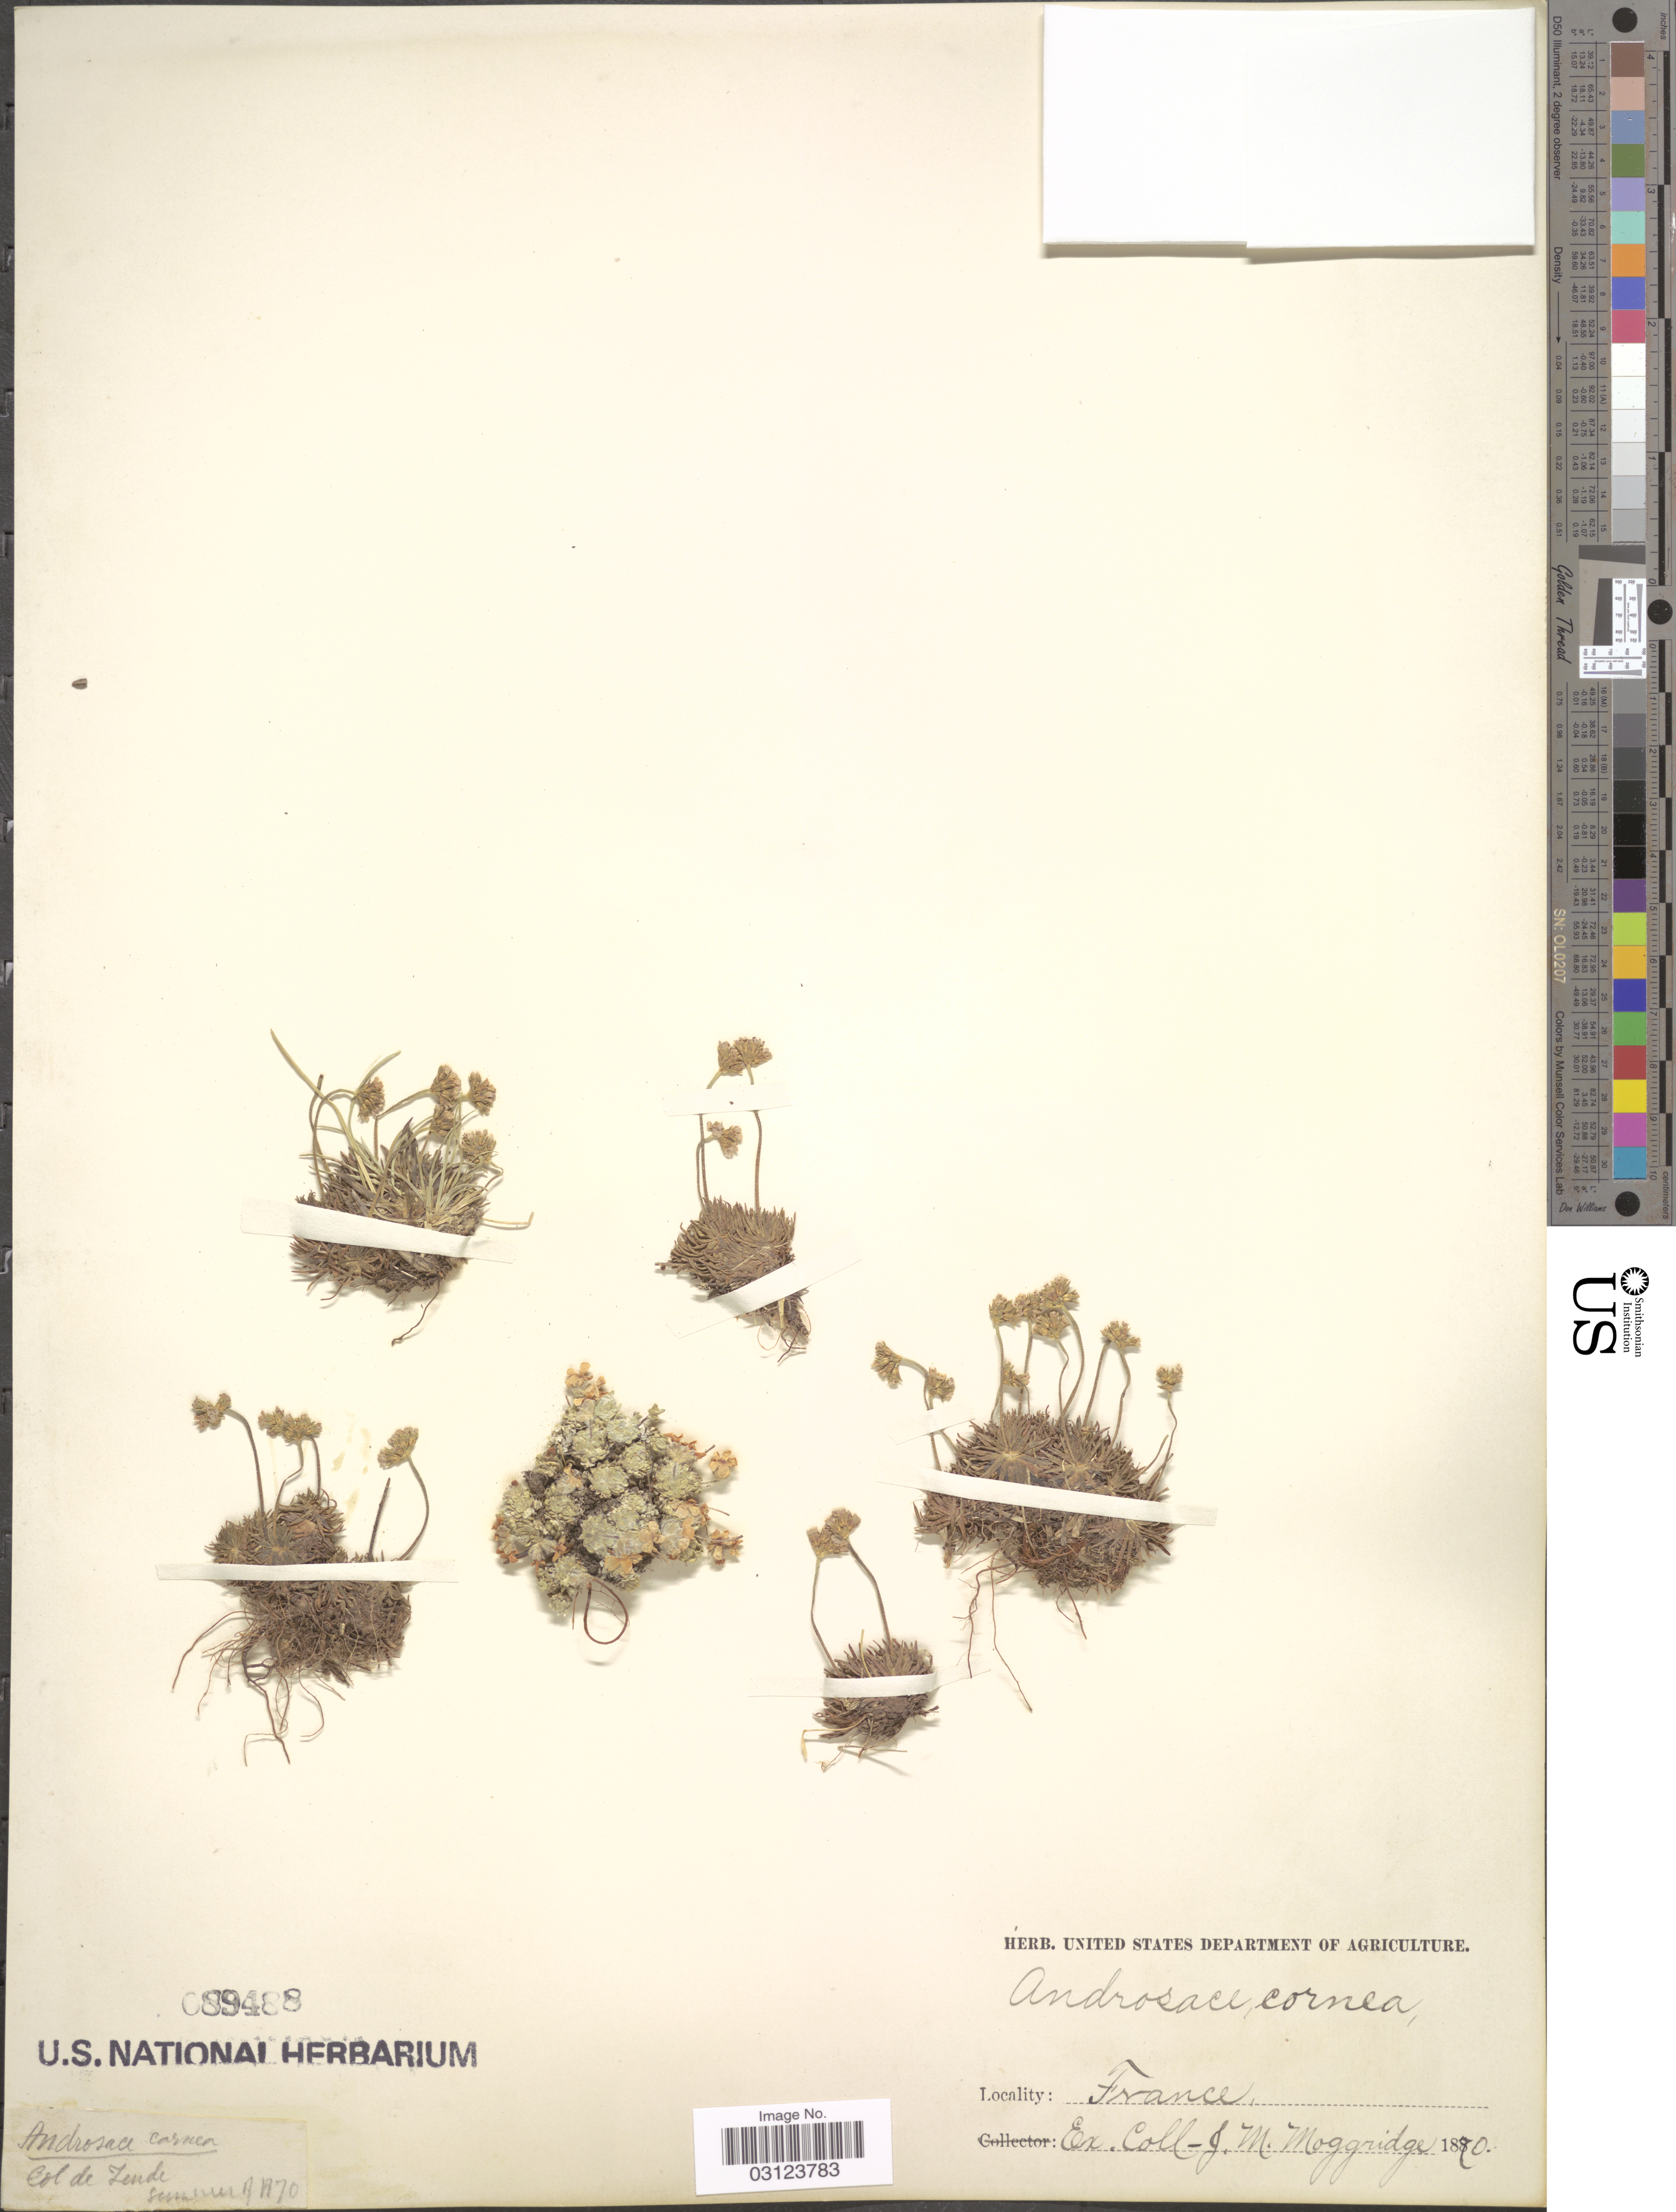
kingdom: Plantae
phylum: Tracheophyta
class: Magnoliopsida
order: Ericales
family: Primulaceae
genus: Androsace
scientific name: Androsace carnea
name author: L.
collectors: Zende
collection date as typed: Summer of 1870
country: France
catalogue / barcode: US 89488